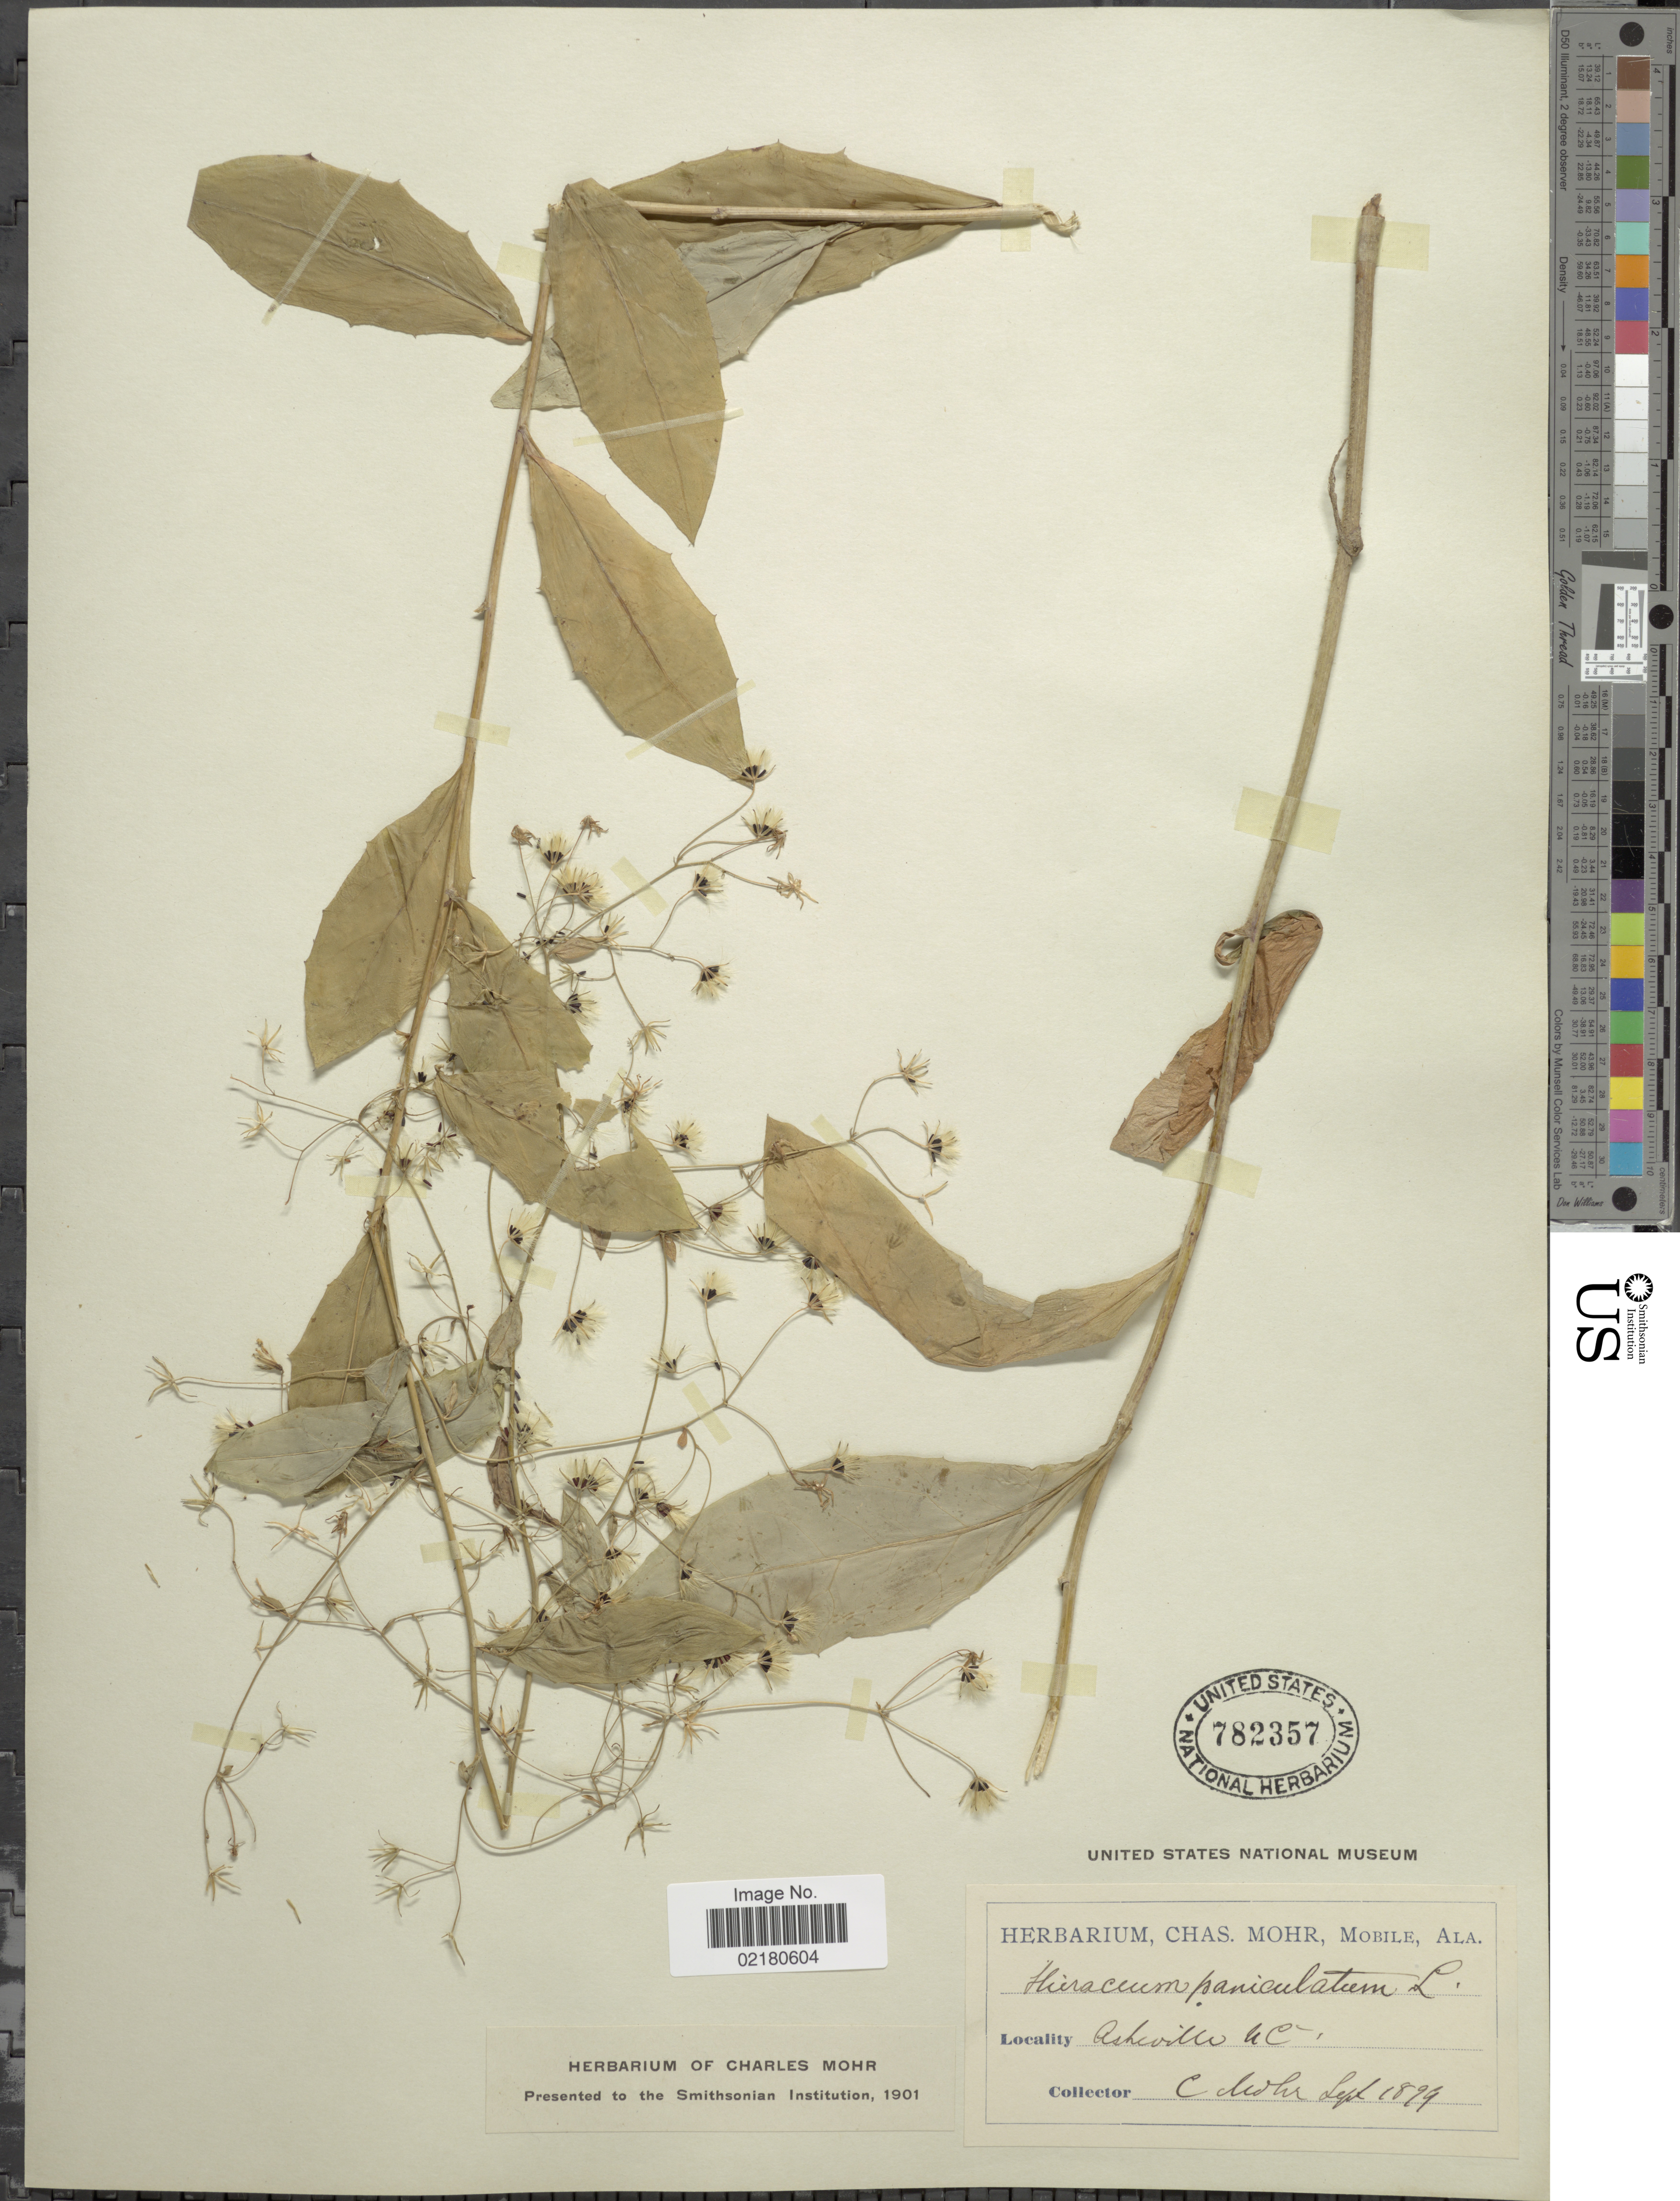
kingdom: Plantae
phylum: Tracheophyta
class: Magnoliopsida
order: Asterales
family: Asteraceae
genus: Hieracium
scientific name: Hieracium paniculatum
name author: L.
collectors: C. T. Mohr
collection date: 1899-09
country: United States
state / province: North Carolina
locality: Asheville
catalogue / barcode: US 782357